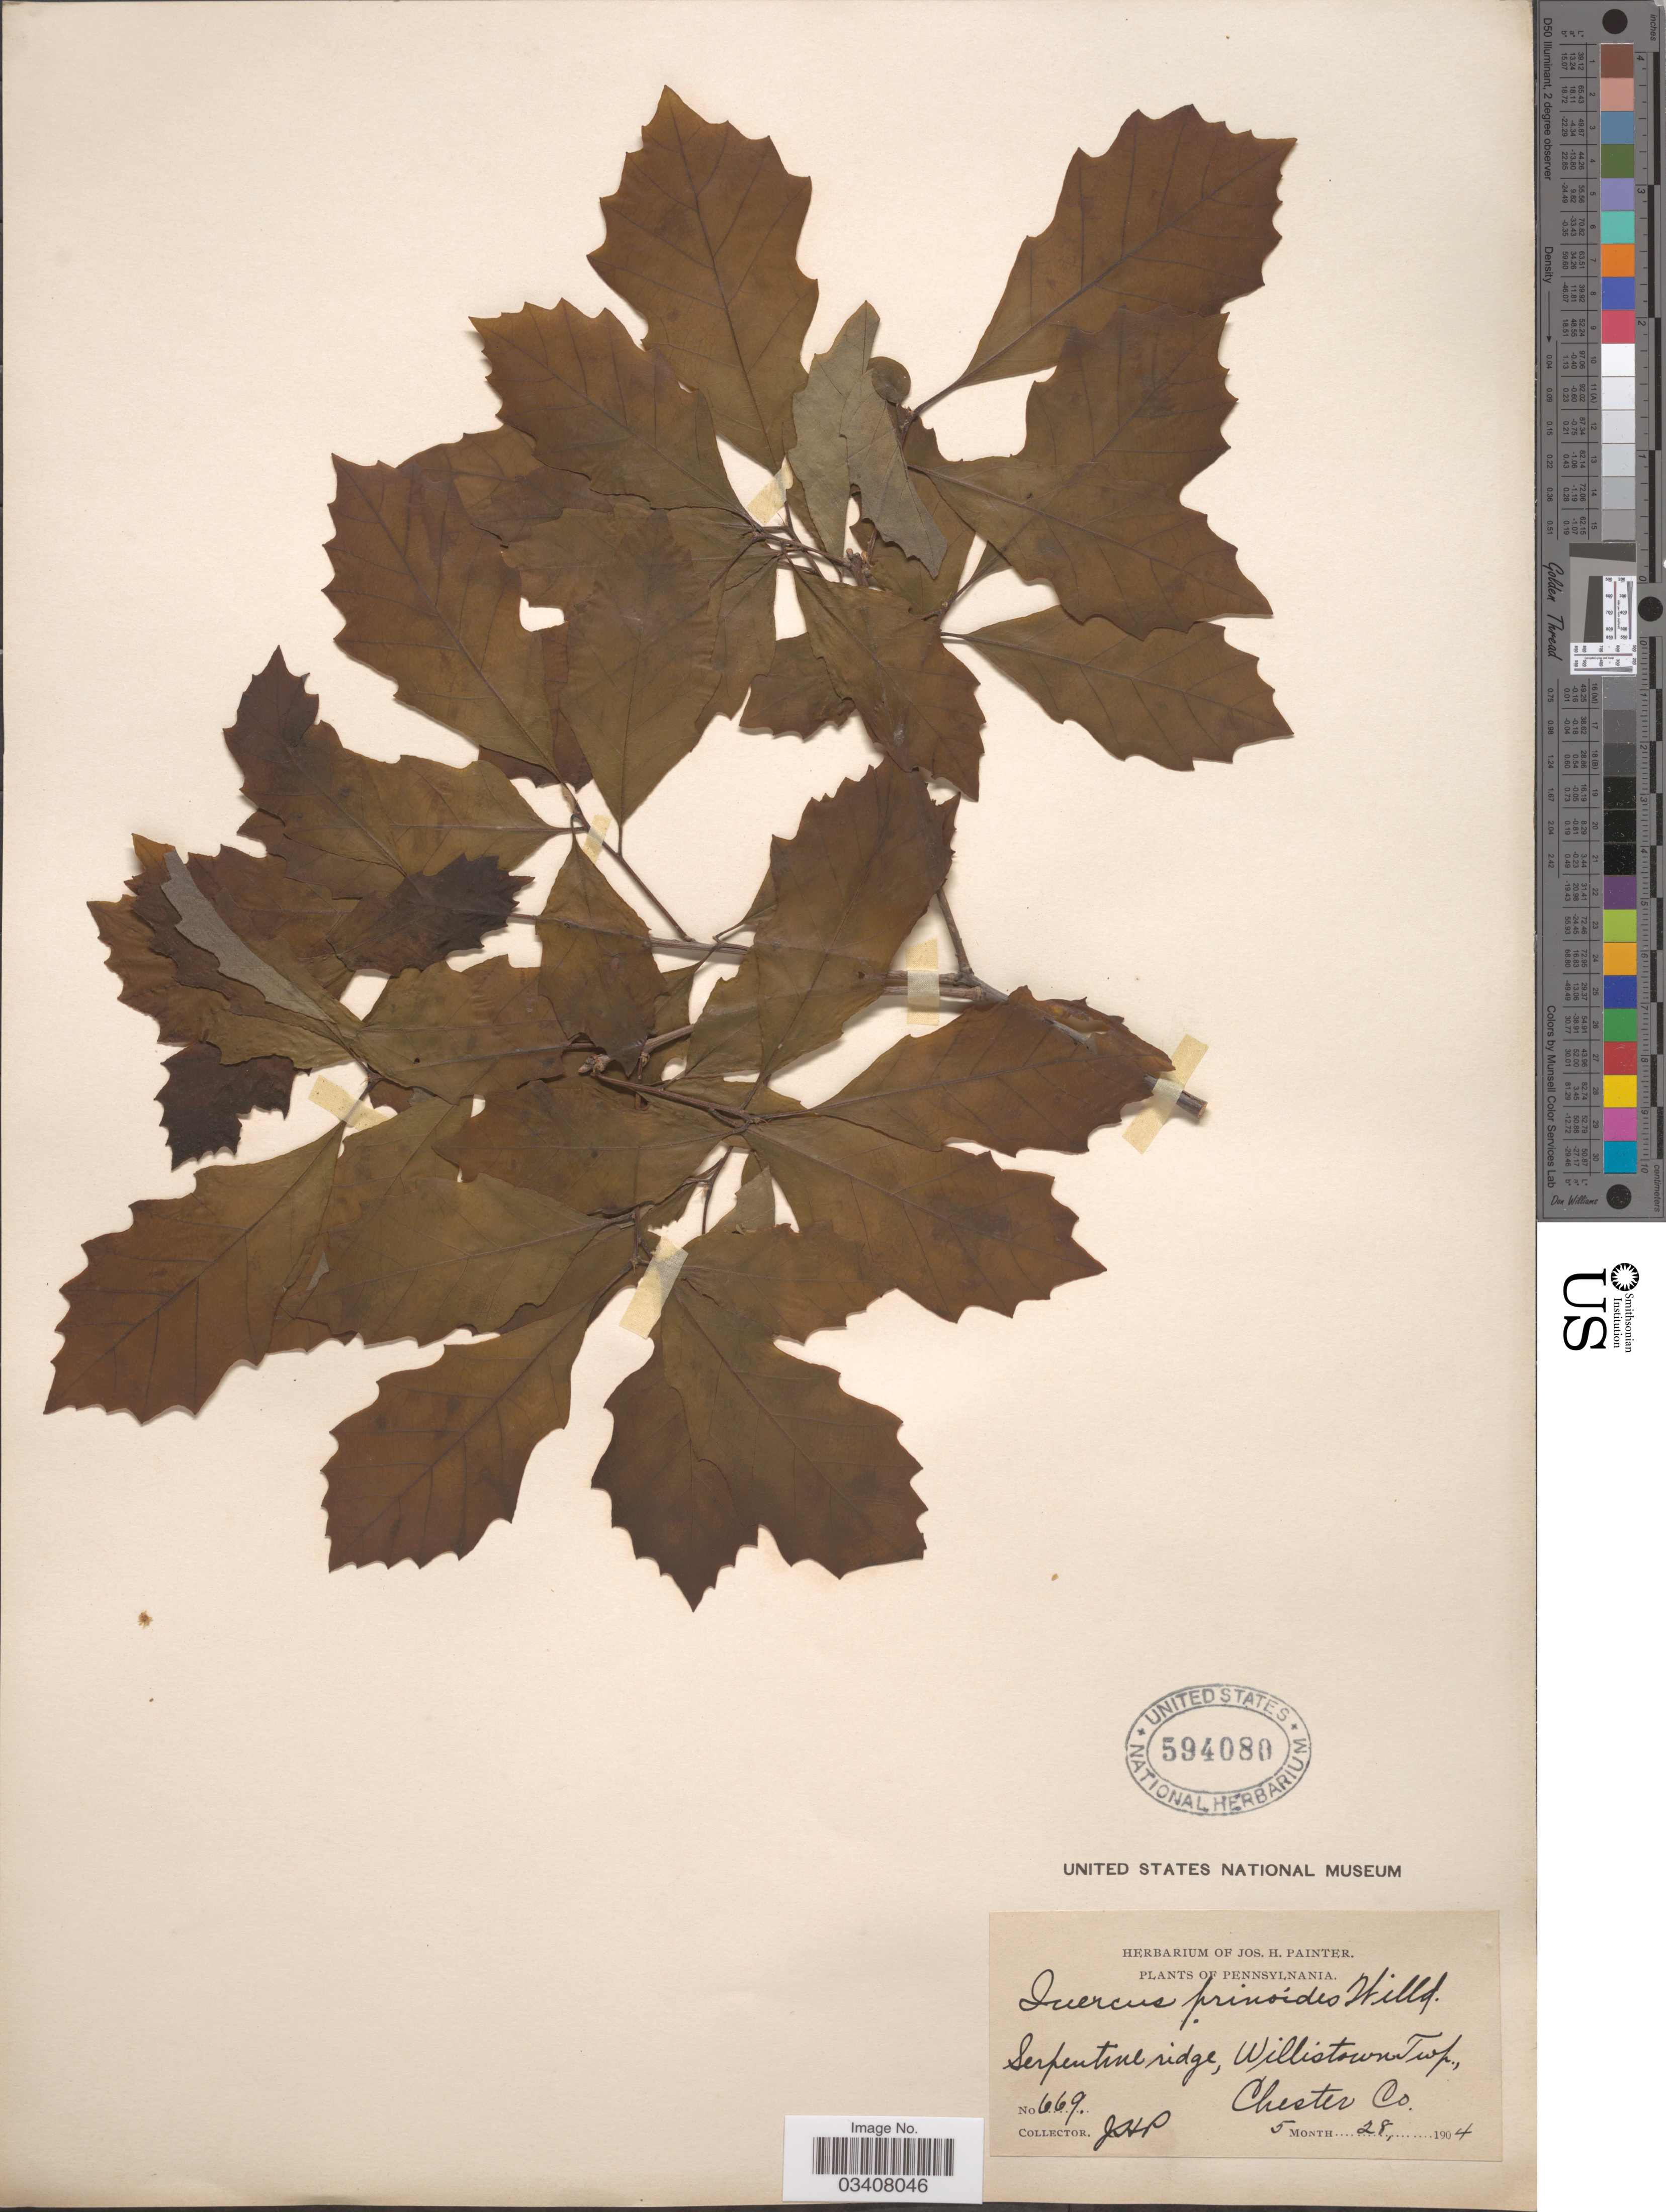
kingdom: Plantae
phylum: Tracheophyta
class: Magnoliopsida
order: Fagales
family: Fagaceae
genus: Quercus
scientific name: Quercus prinoides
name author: Willd.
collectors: J. H. Painter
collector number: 669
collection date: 1904-05-28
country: United States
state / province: Pennsylvania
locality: Serpentine ridge, Willistown Twp., Chester Co.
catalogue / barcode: US 594080